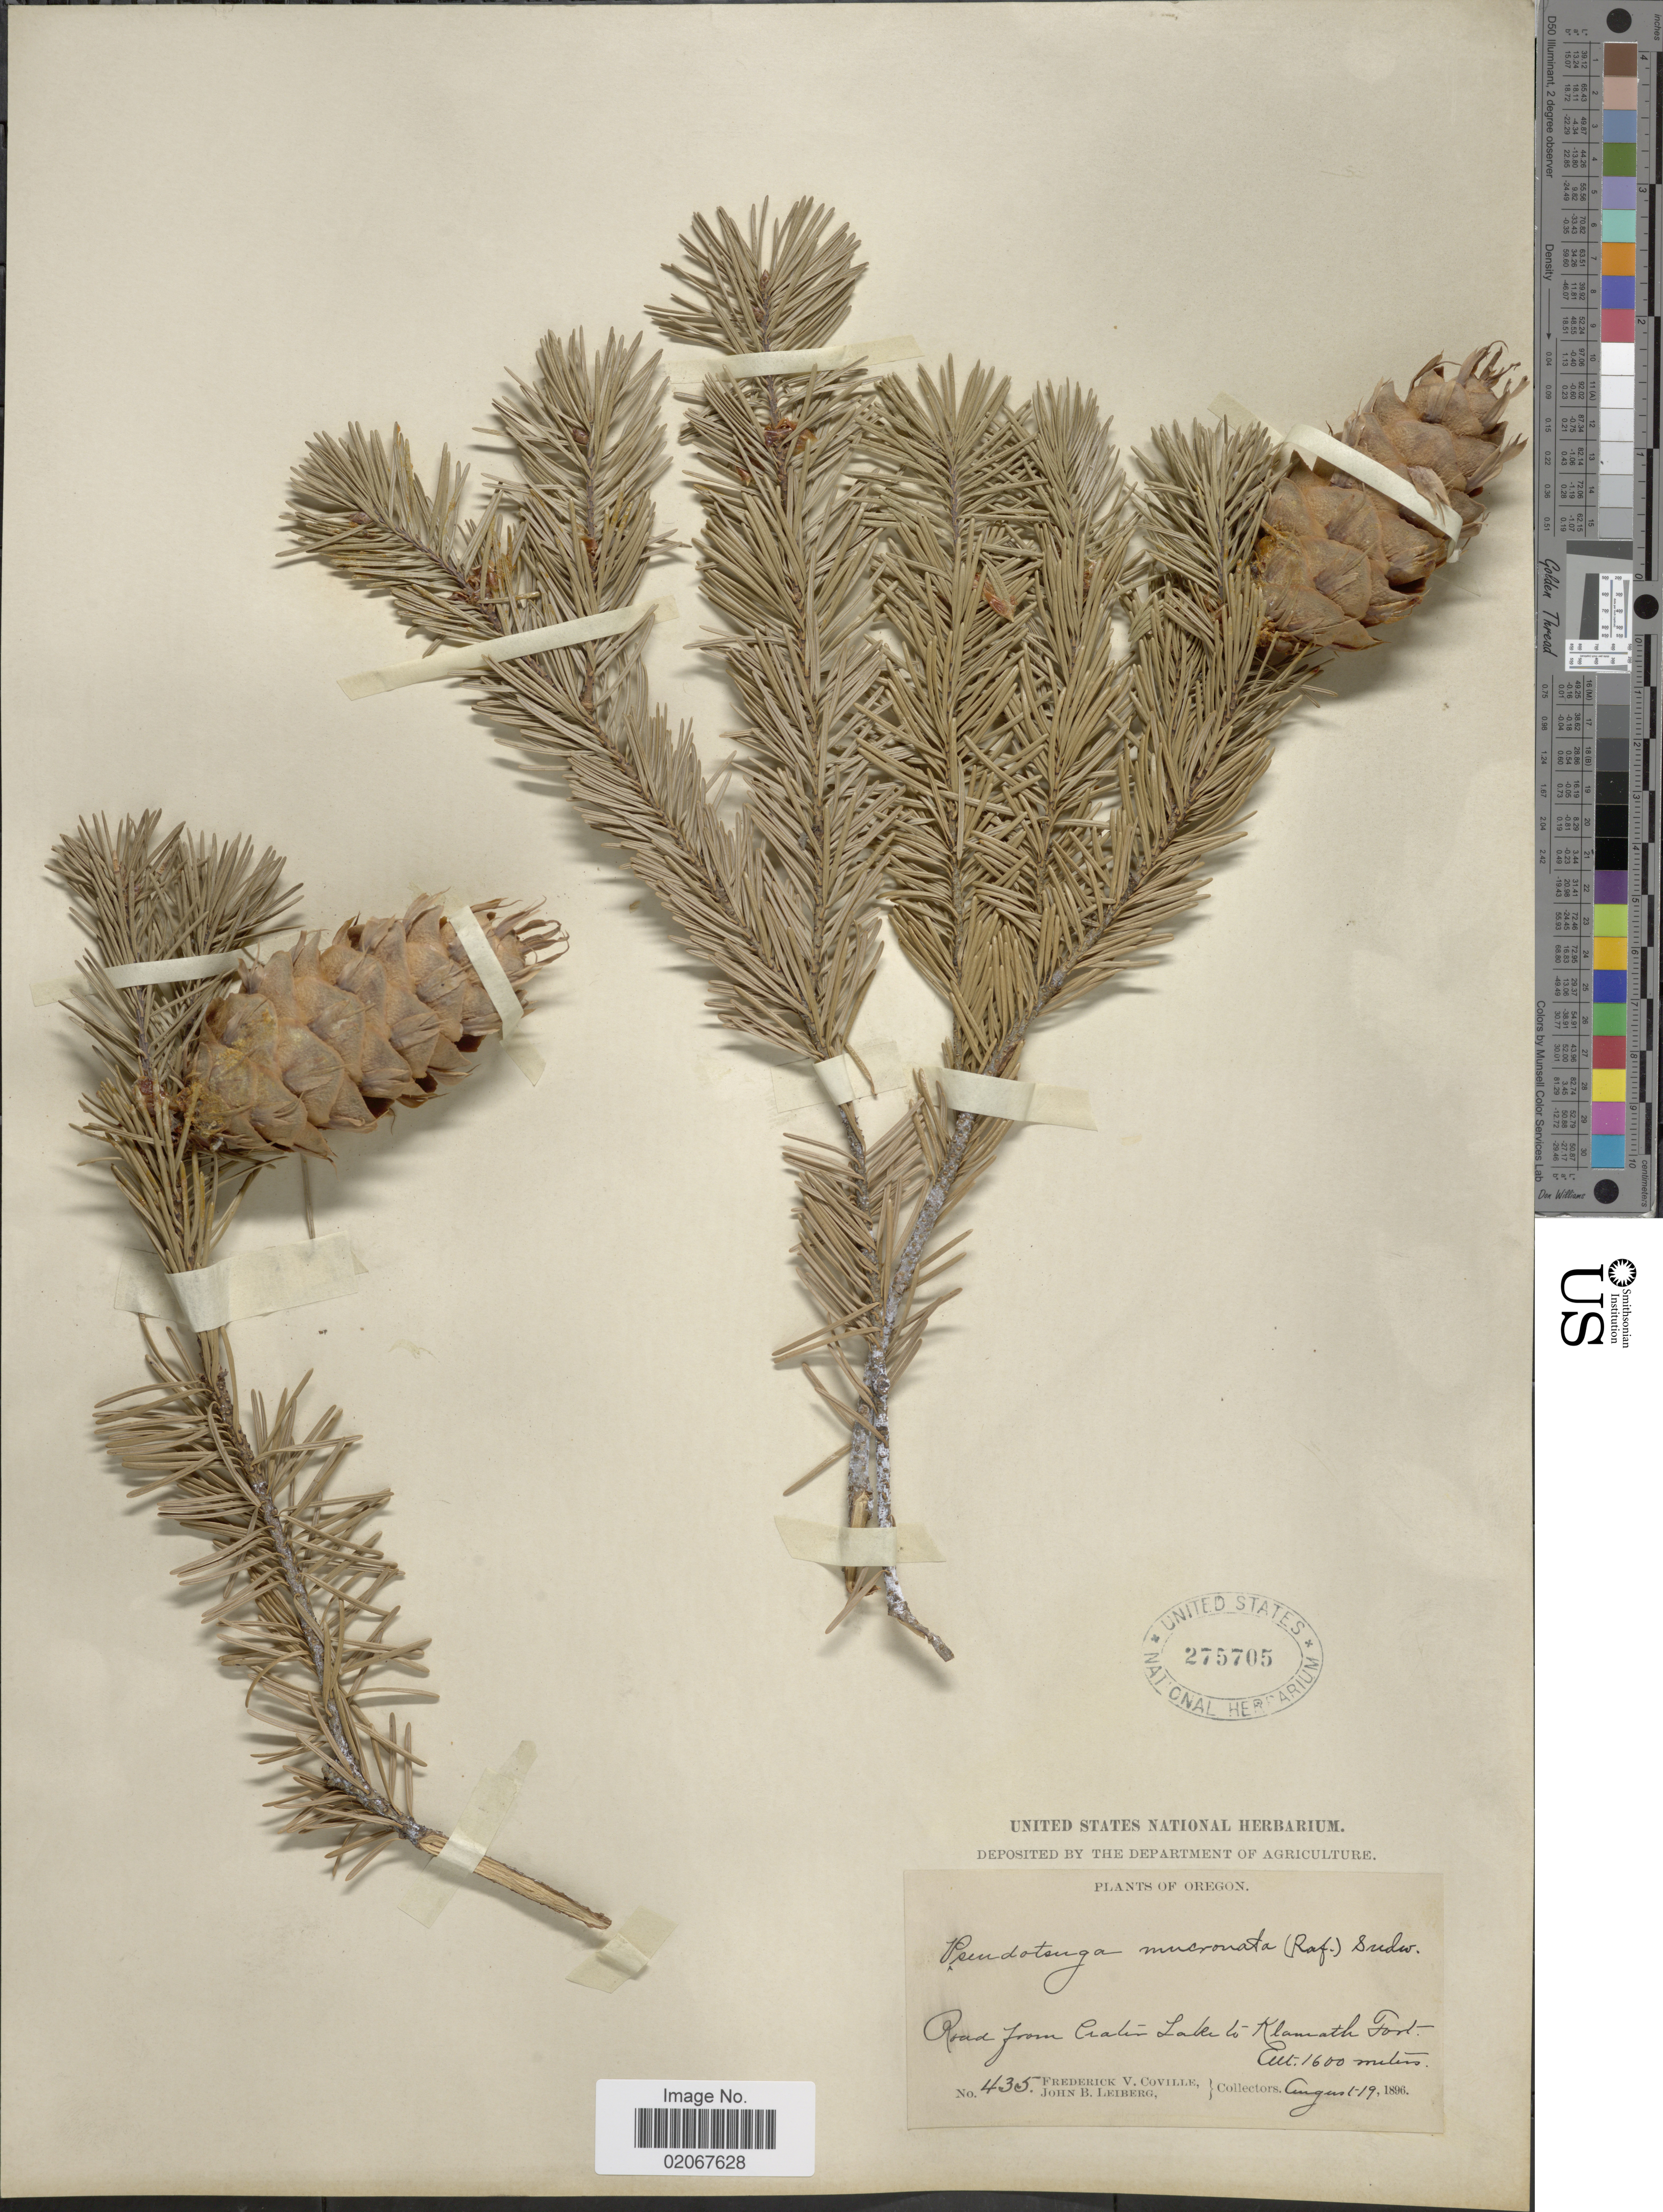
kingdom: Plantae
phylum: Tracheophyta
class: Pinopsida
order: Pinales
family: Pinaceae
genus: Pseudotsuga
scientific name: Pseudotsuga menziesii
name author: (Mirb.) Franco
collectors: F. V. Coville & J. Leiberg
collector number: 435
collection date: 1896-08-01/1896-08-19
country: United States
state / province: Oregon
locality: Oregon, Road From Cratin Lake to Klamath Fort.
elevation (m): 1600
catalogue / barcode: US 275705